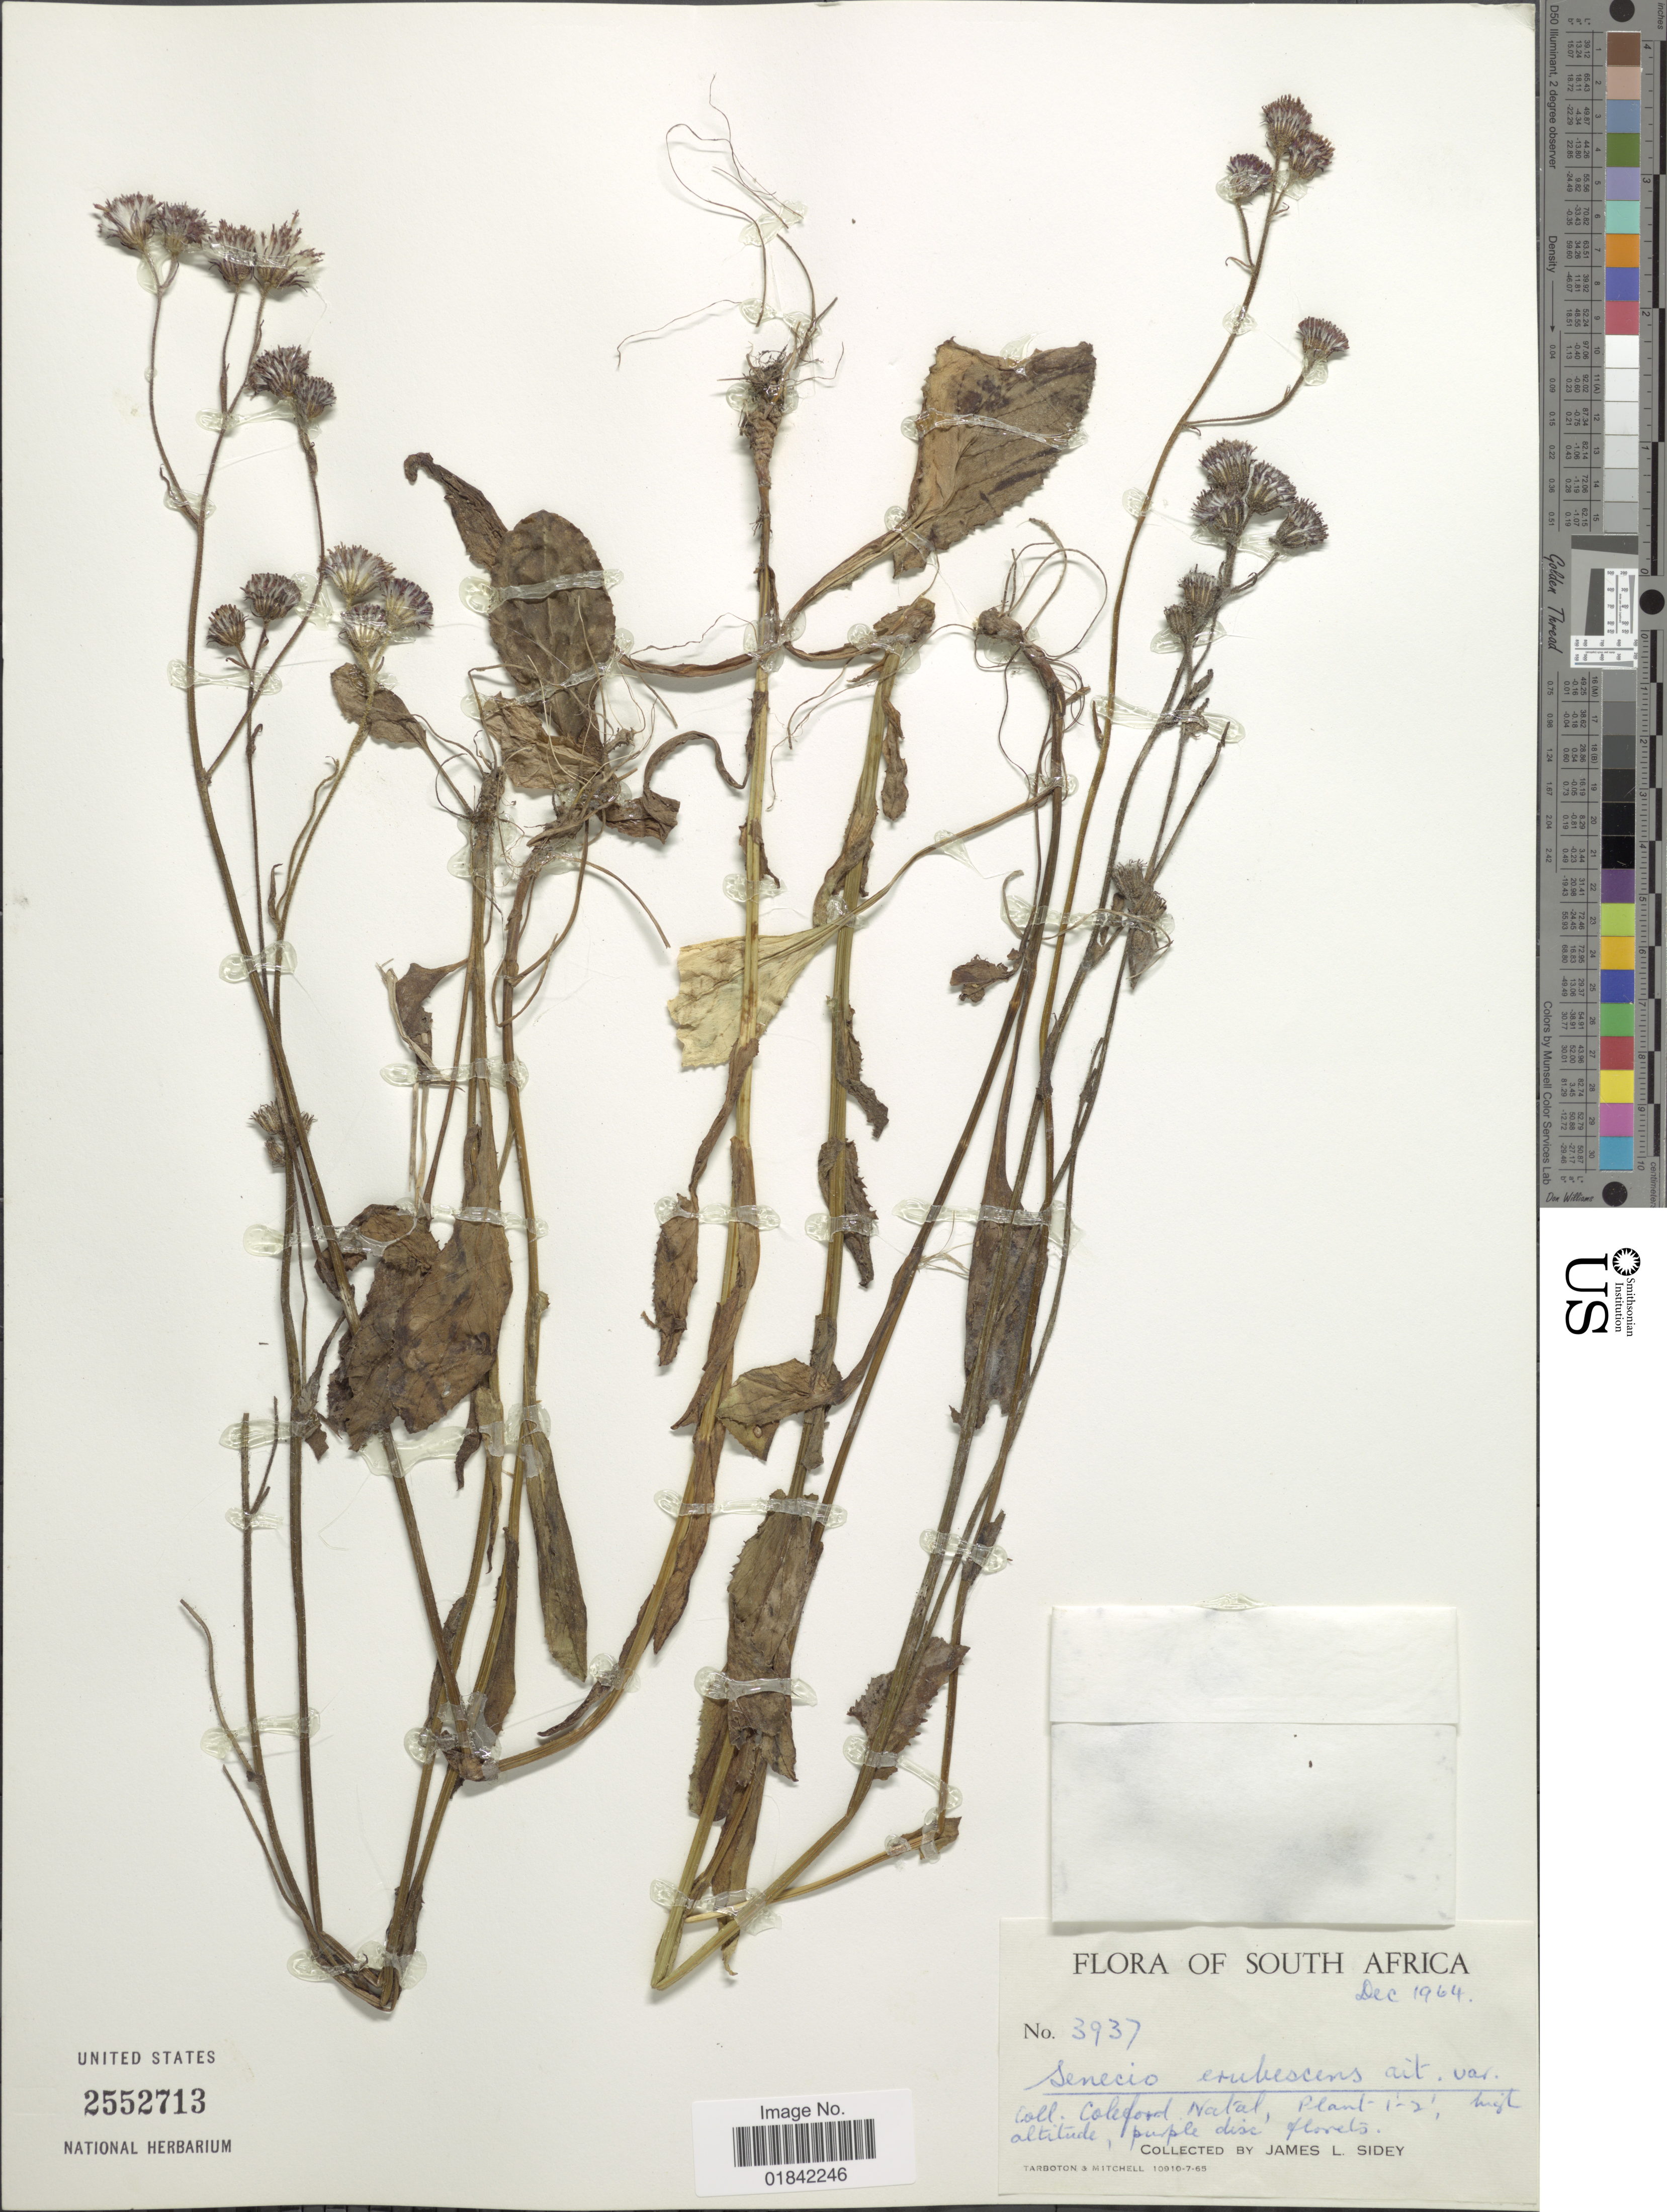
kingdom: Plantae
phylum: Tracheophyta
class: Magnoliopsida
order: Asterales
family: Asteraceae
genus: Senecio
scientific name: Senecio erubescens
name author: Aiton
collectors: J. L. Sidey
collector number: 3937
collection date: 1964-12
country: South Africa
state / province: KwaZulu-Natal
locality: Coleford Natal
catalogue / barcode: US 2552713